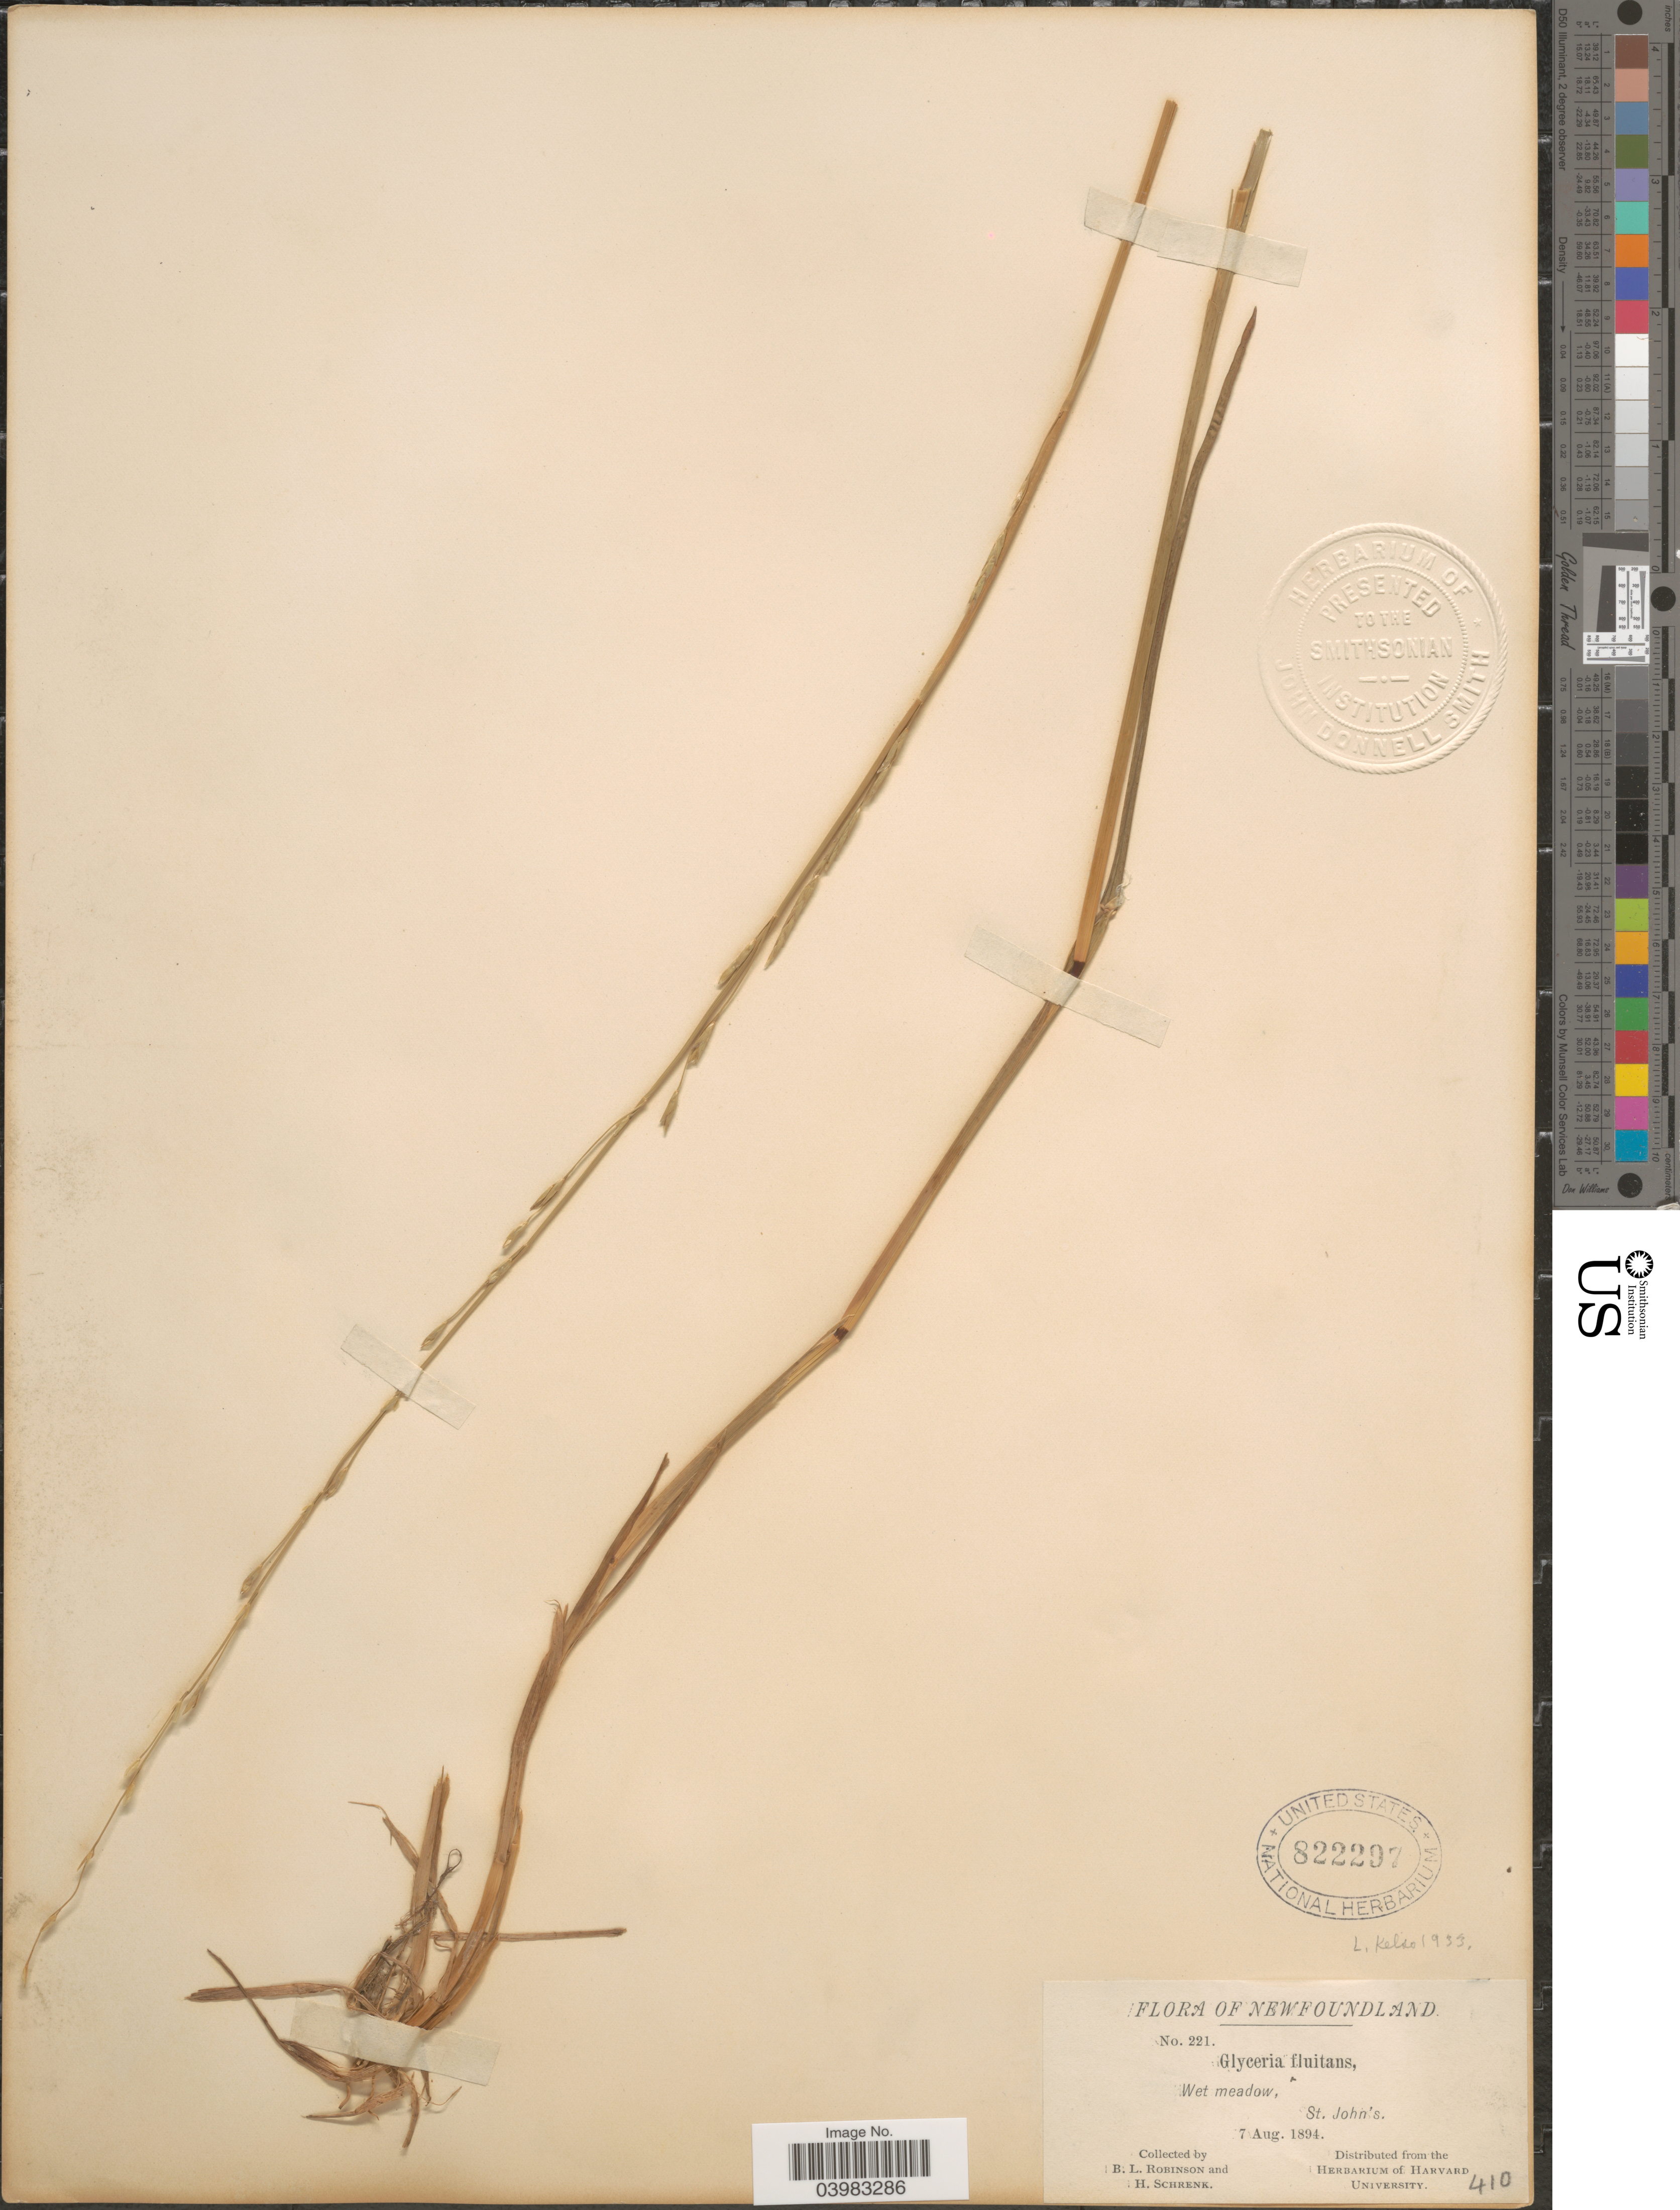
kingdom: Plantae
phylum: Tracheophyta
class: Liliopsida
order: Poales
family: Poaceae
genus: Glyceria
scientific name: Glyceria fluitans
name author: (L.) R. Br.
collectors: B. L. Robinson & H. Schrenk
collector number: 221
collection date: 1894-08-07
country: Canada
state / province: Newfoundland and Labrador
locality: St. John's.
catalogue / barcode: US 822297